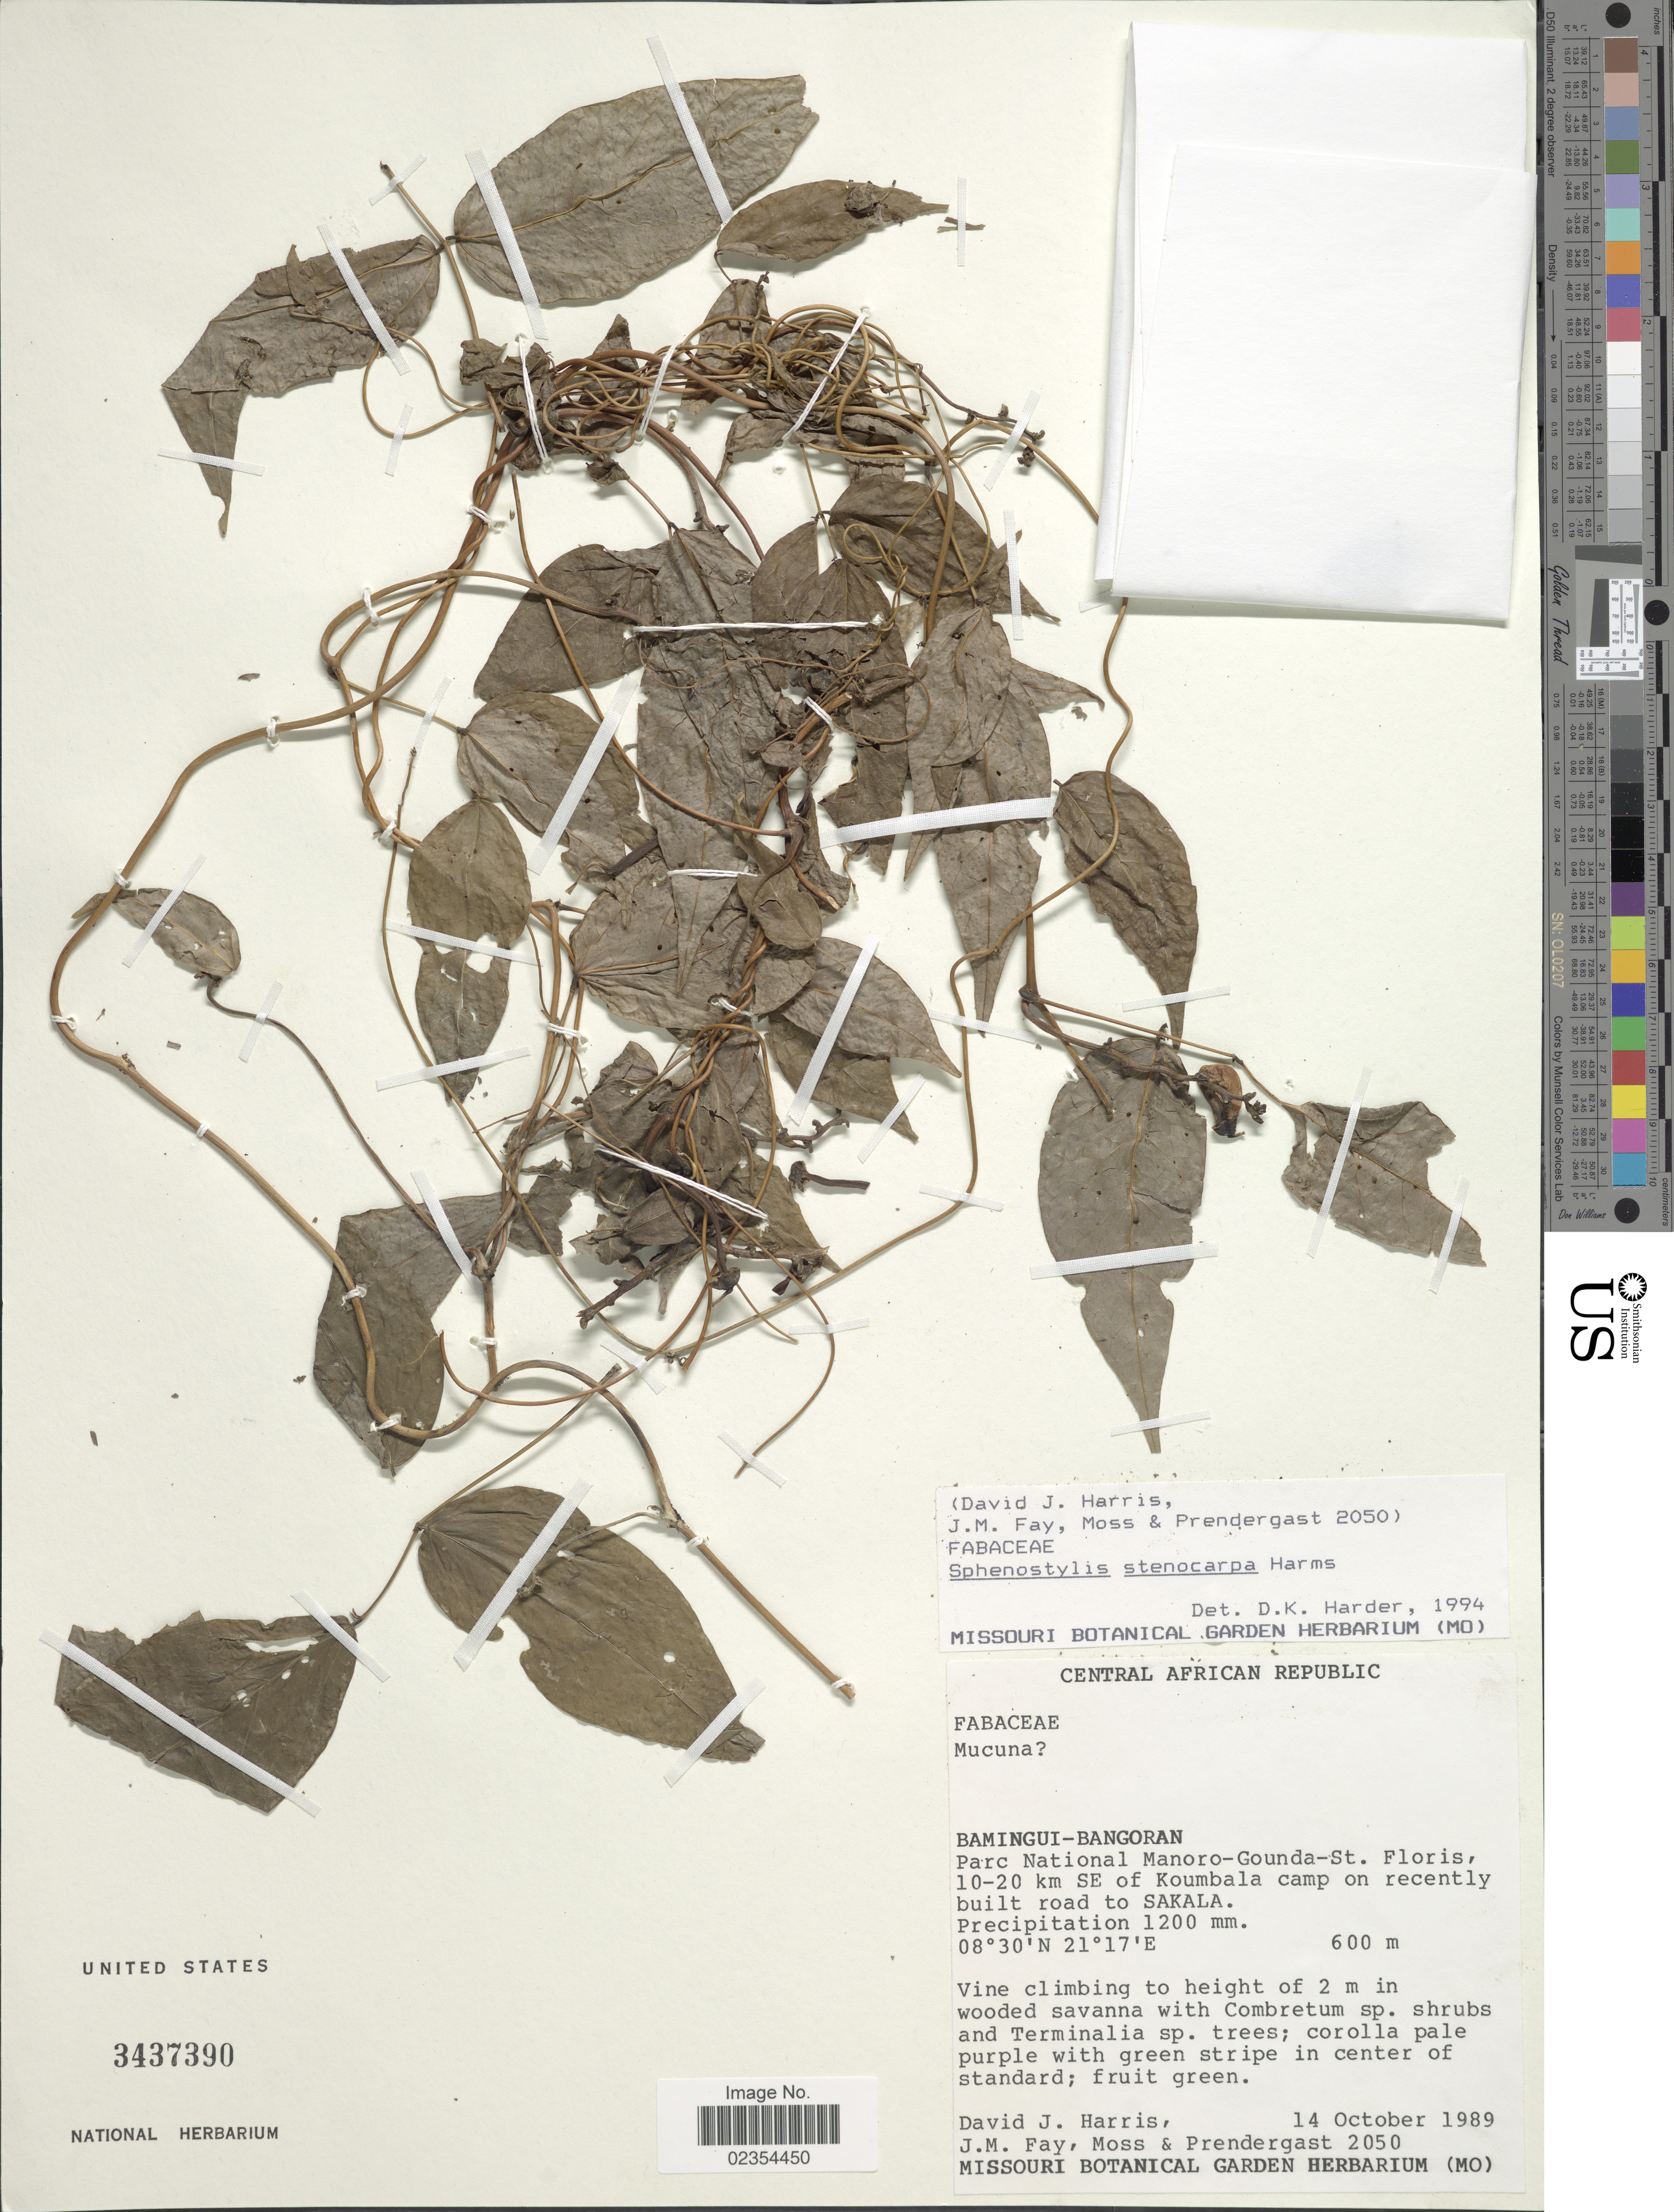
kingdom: Plantae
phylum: Tracheophyta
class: Magnoliopsida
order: Fabales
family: Fabaceae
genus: Sphenostylis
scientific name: Sphenostylis stenocarpa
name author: (Hochst. ex A. Rich.) Harms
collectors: D. J. Harris, J. M. Fay, M. B. Moss & Prendergast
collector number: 2050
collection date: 1989-10-14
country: Central African Republic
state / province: Bamingui-Bangoran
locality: Parc National Manoro-Gounda-St. Floris, 10-20 km SE of Koumbala camp on recently built road to Sakala.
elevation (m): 600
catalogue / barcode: US 3437390